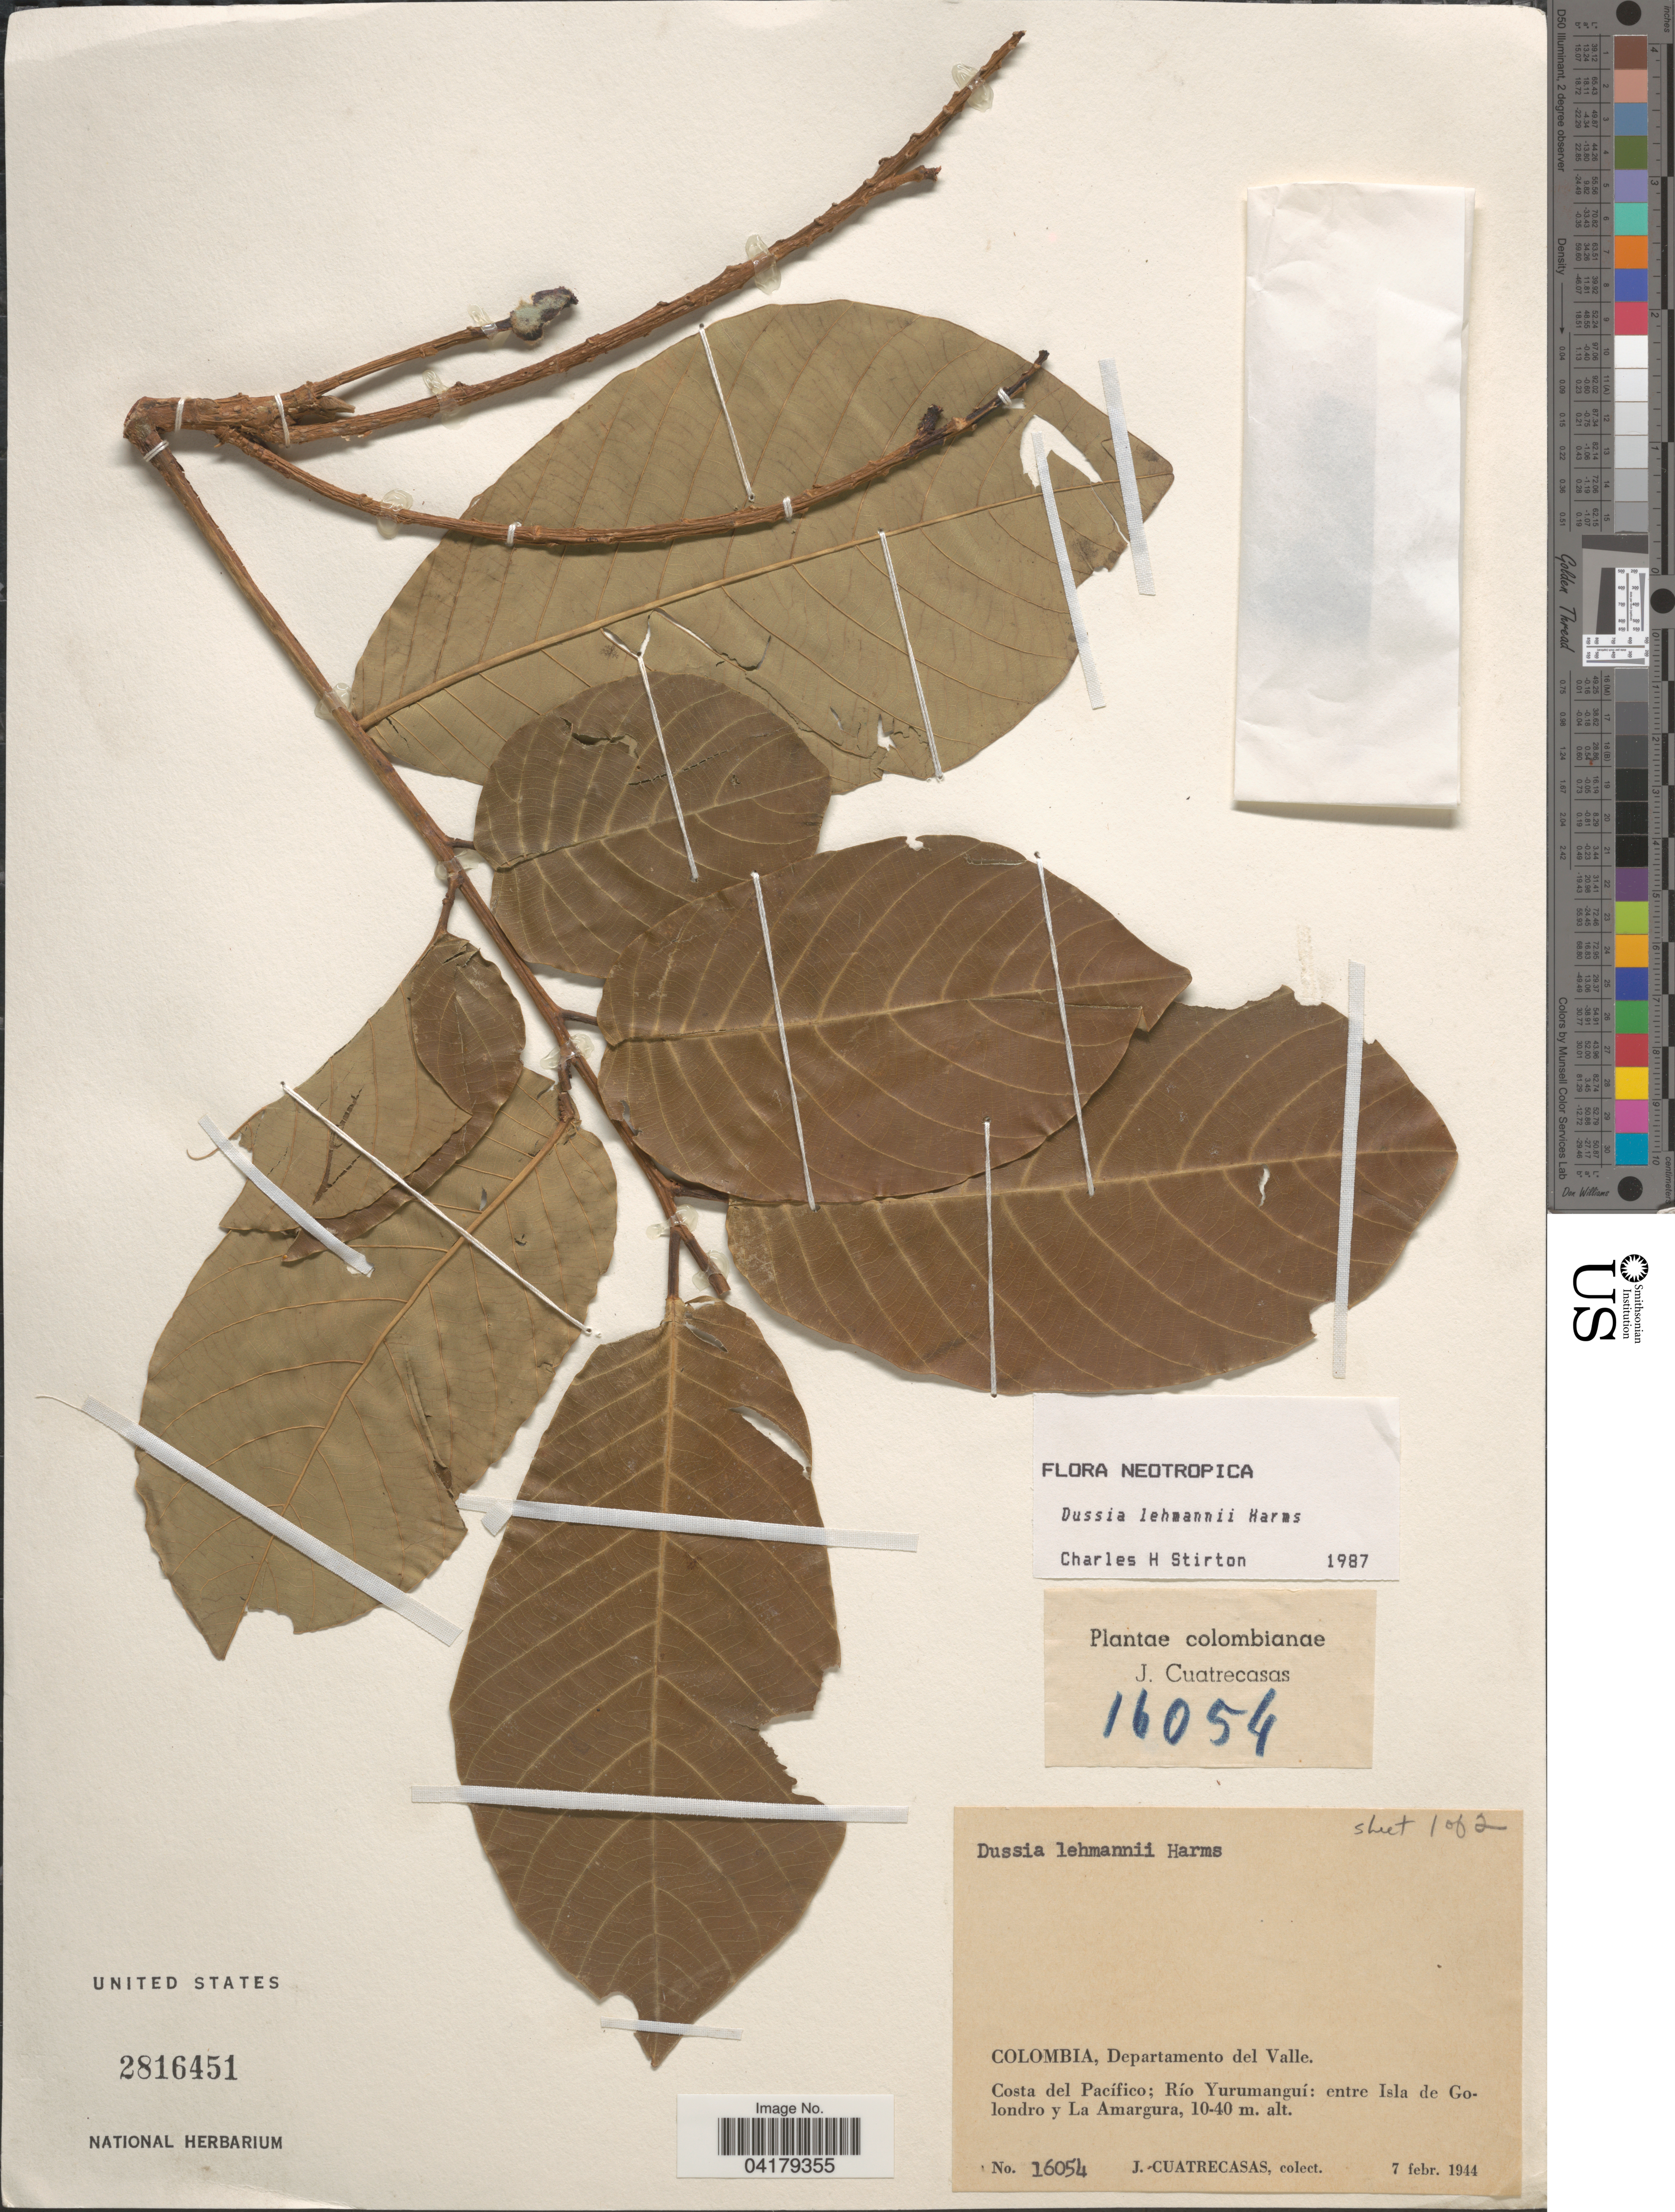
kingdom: Plantae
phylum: Tracheophyta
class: Magnoliopsida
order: Fabales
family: Fabaceae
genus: Dussia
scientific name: Dussia lehmannii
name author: Harms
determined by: Stirton, Charles H.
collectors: J. Cuatrecasas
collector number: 16054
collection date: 1944-02-07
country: Colombia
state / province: Valle del Cauca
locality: Departamento del Valle. Costa del Pacífico; Río Yurumanguí: entre Isla de Golondro y La Amargura.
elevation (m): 10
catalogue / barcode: US 2816451